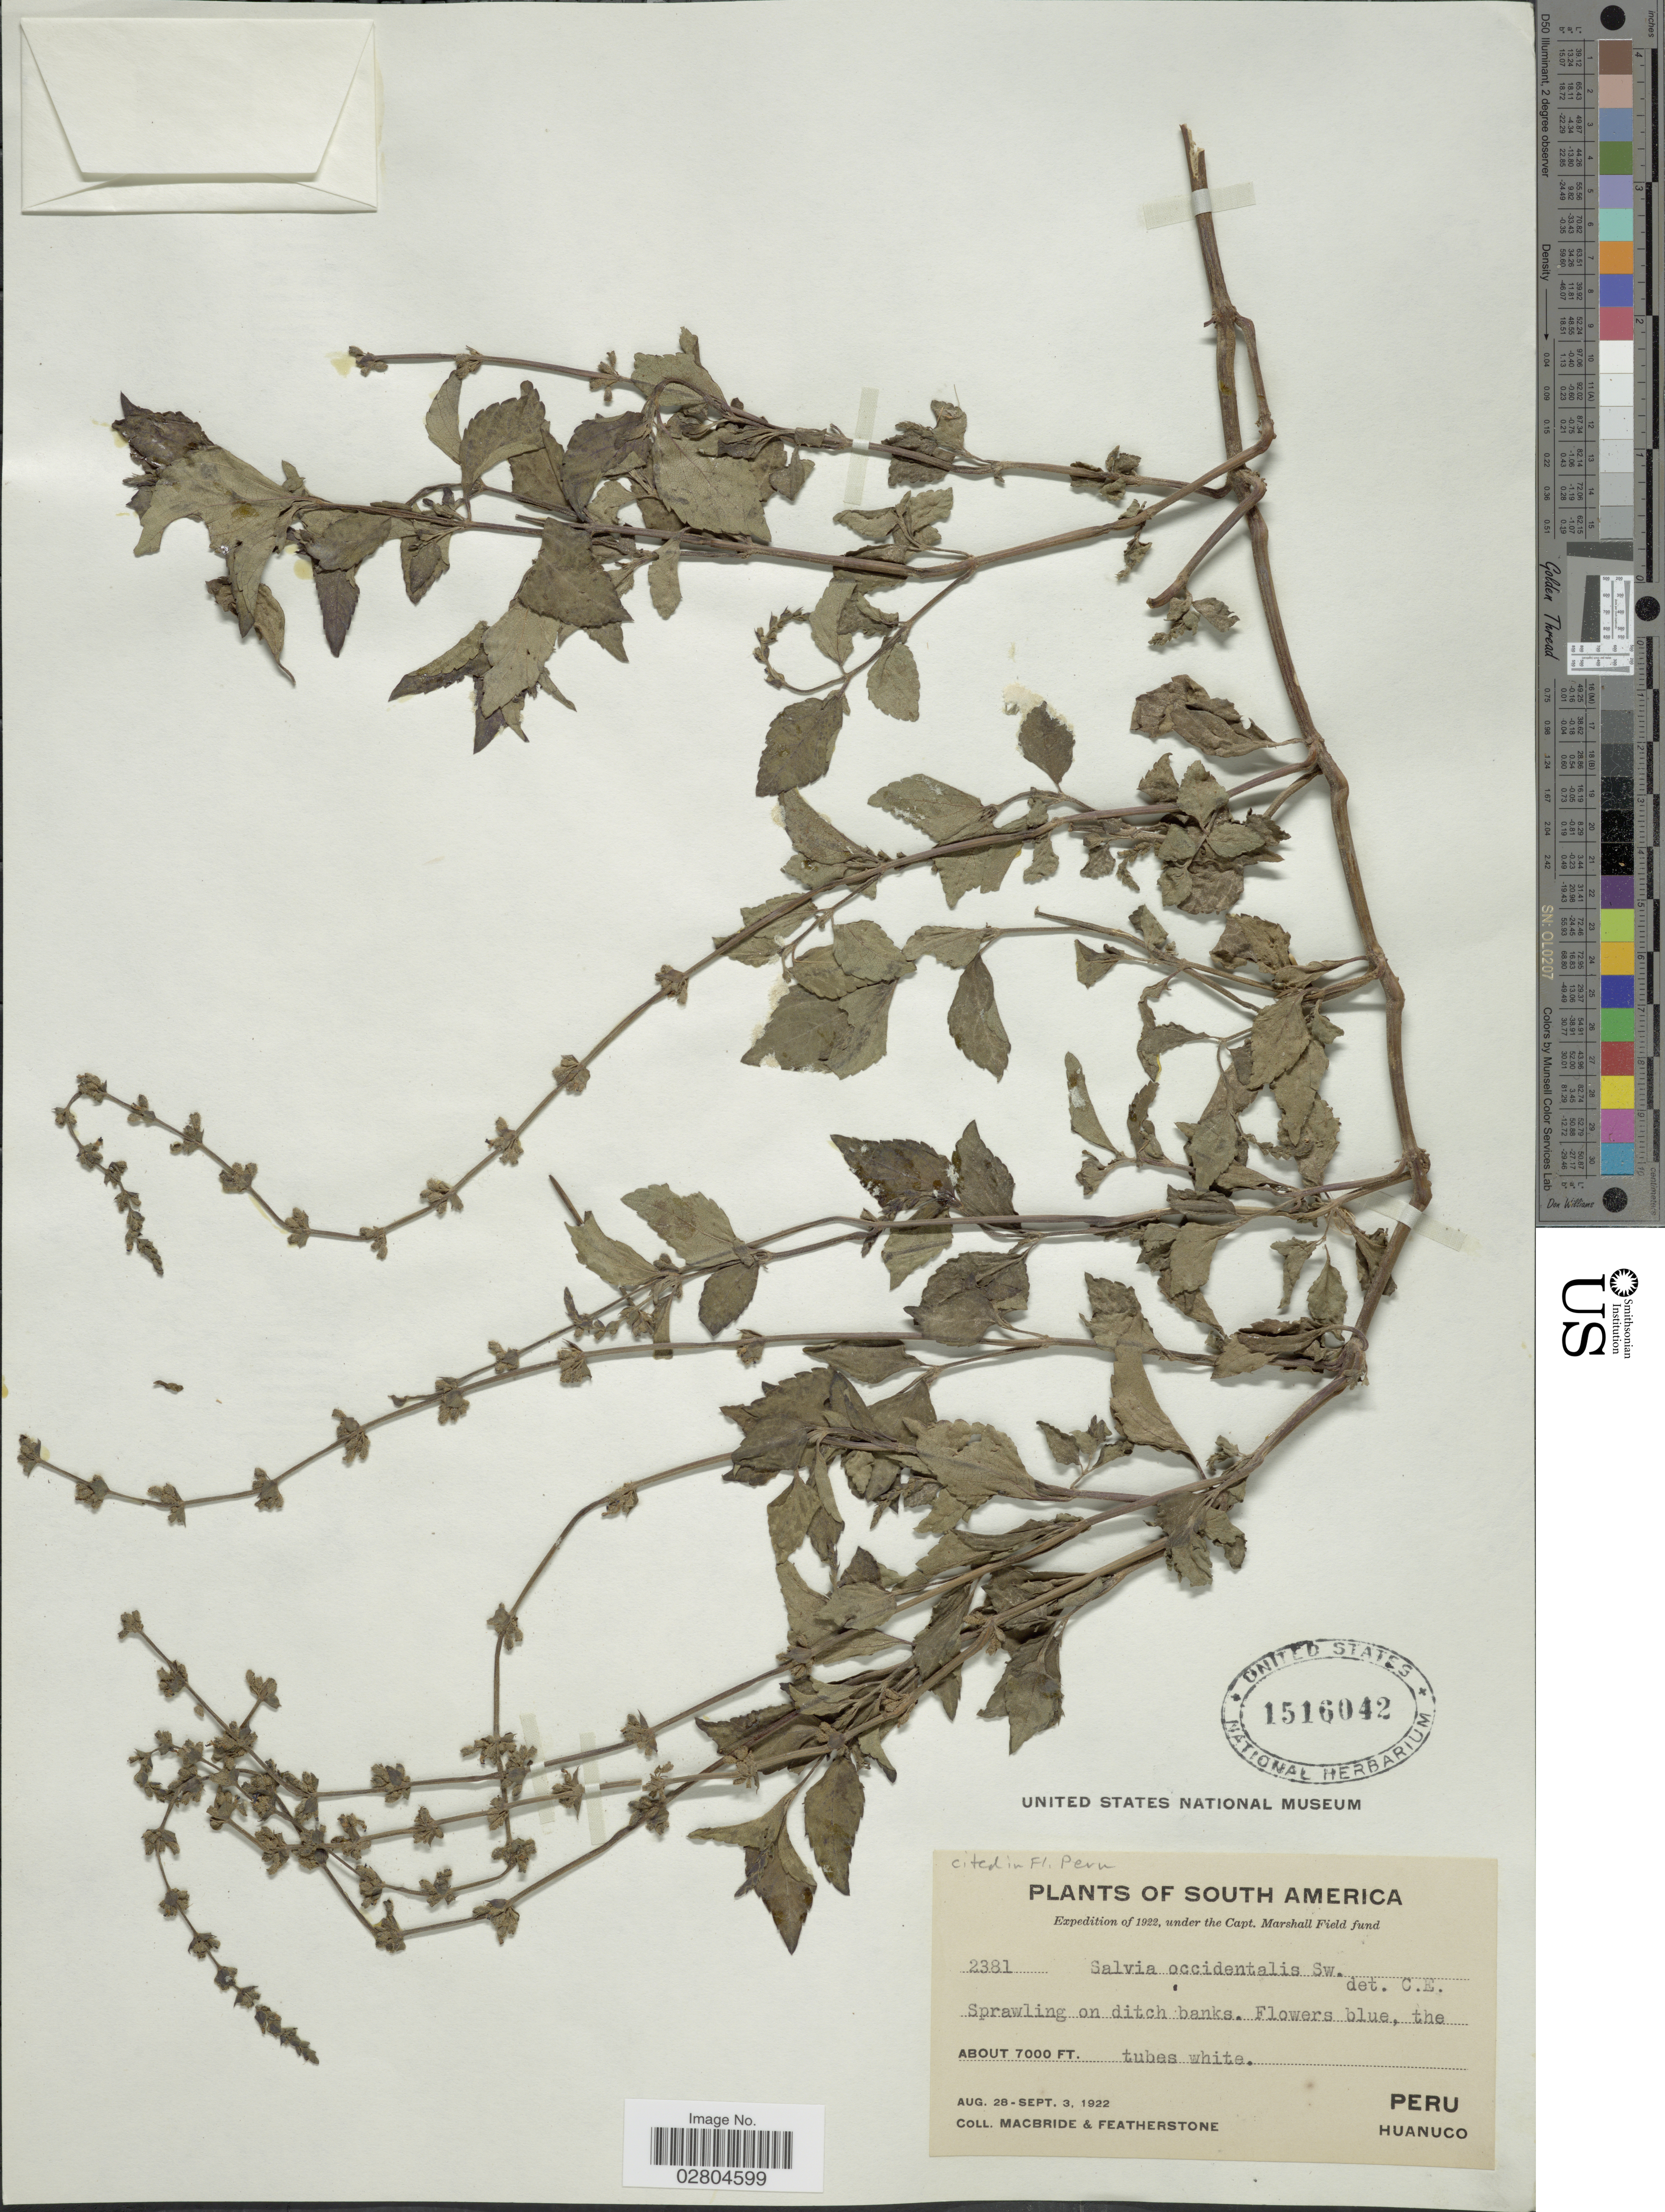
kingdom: Plantae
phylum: Tracheophyta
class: Magnoliopsida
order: Lamiales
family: Lamiaceae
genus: Salvia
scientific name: Salvia occidentalis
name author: Sw.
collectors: Macbride, -- & -. Featherstone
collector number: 2381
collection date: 1922-08-28/1922-09-03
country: Peru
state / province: Huánuco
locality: South America.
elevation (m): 2134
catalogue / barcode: US 1516042